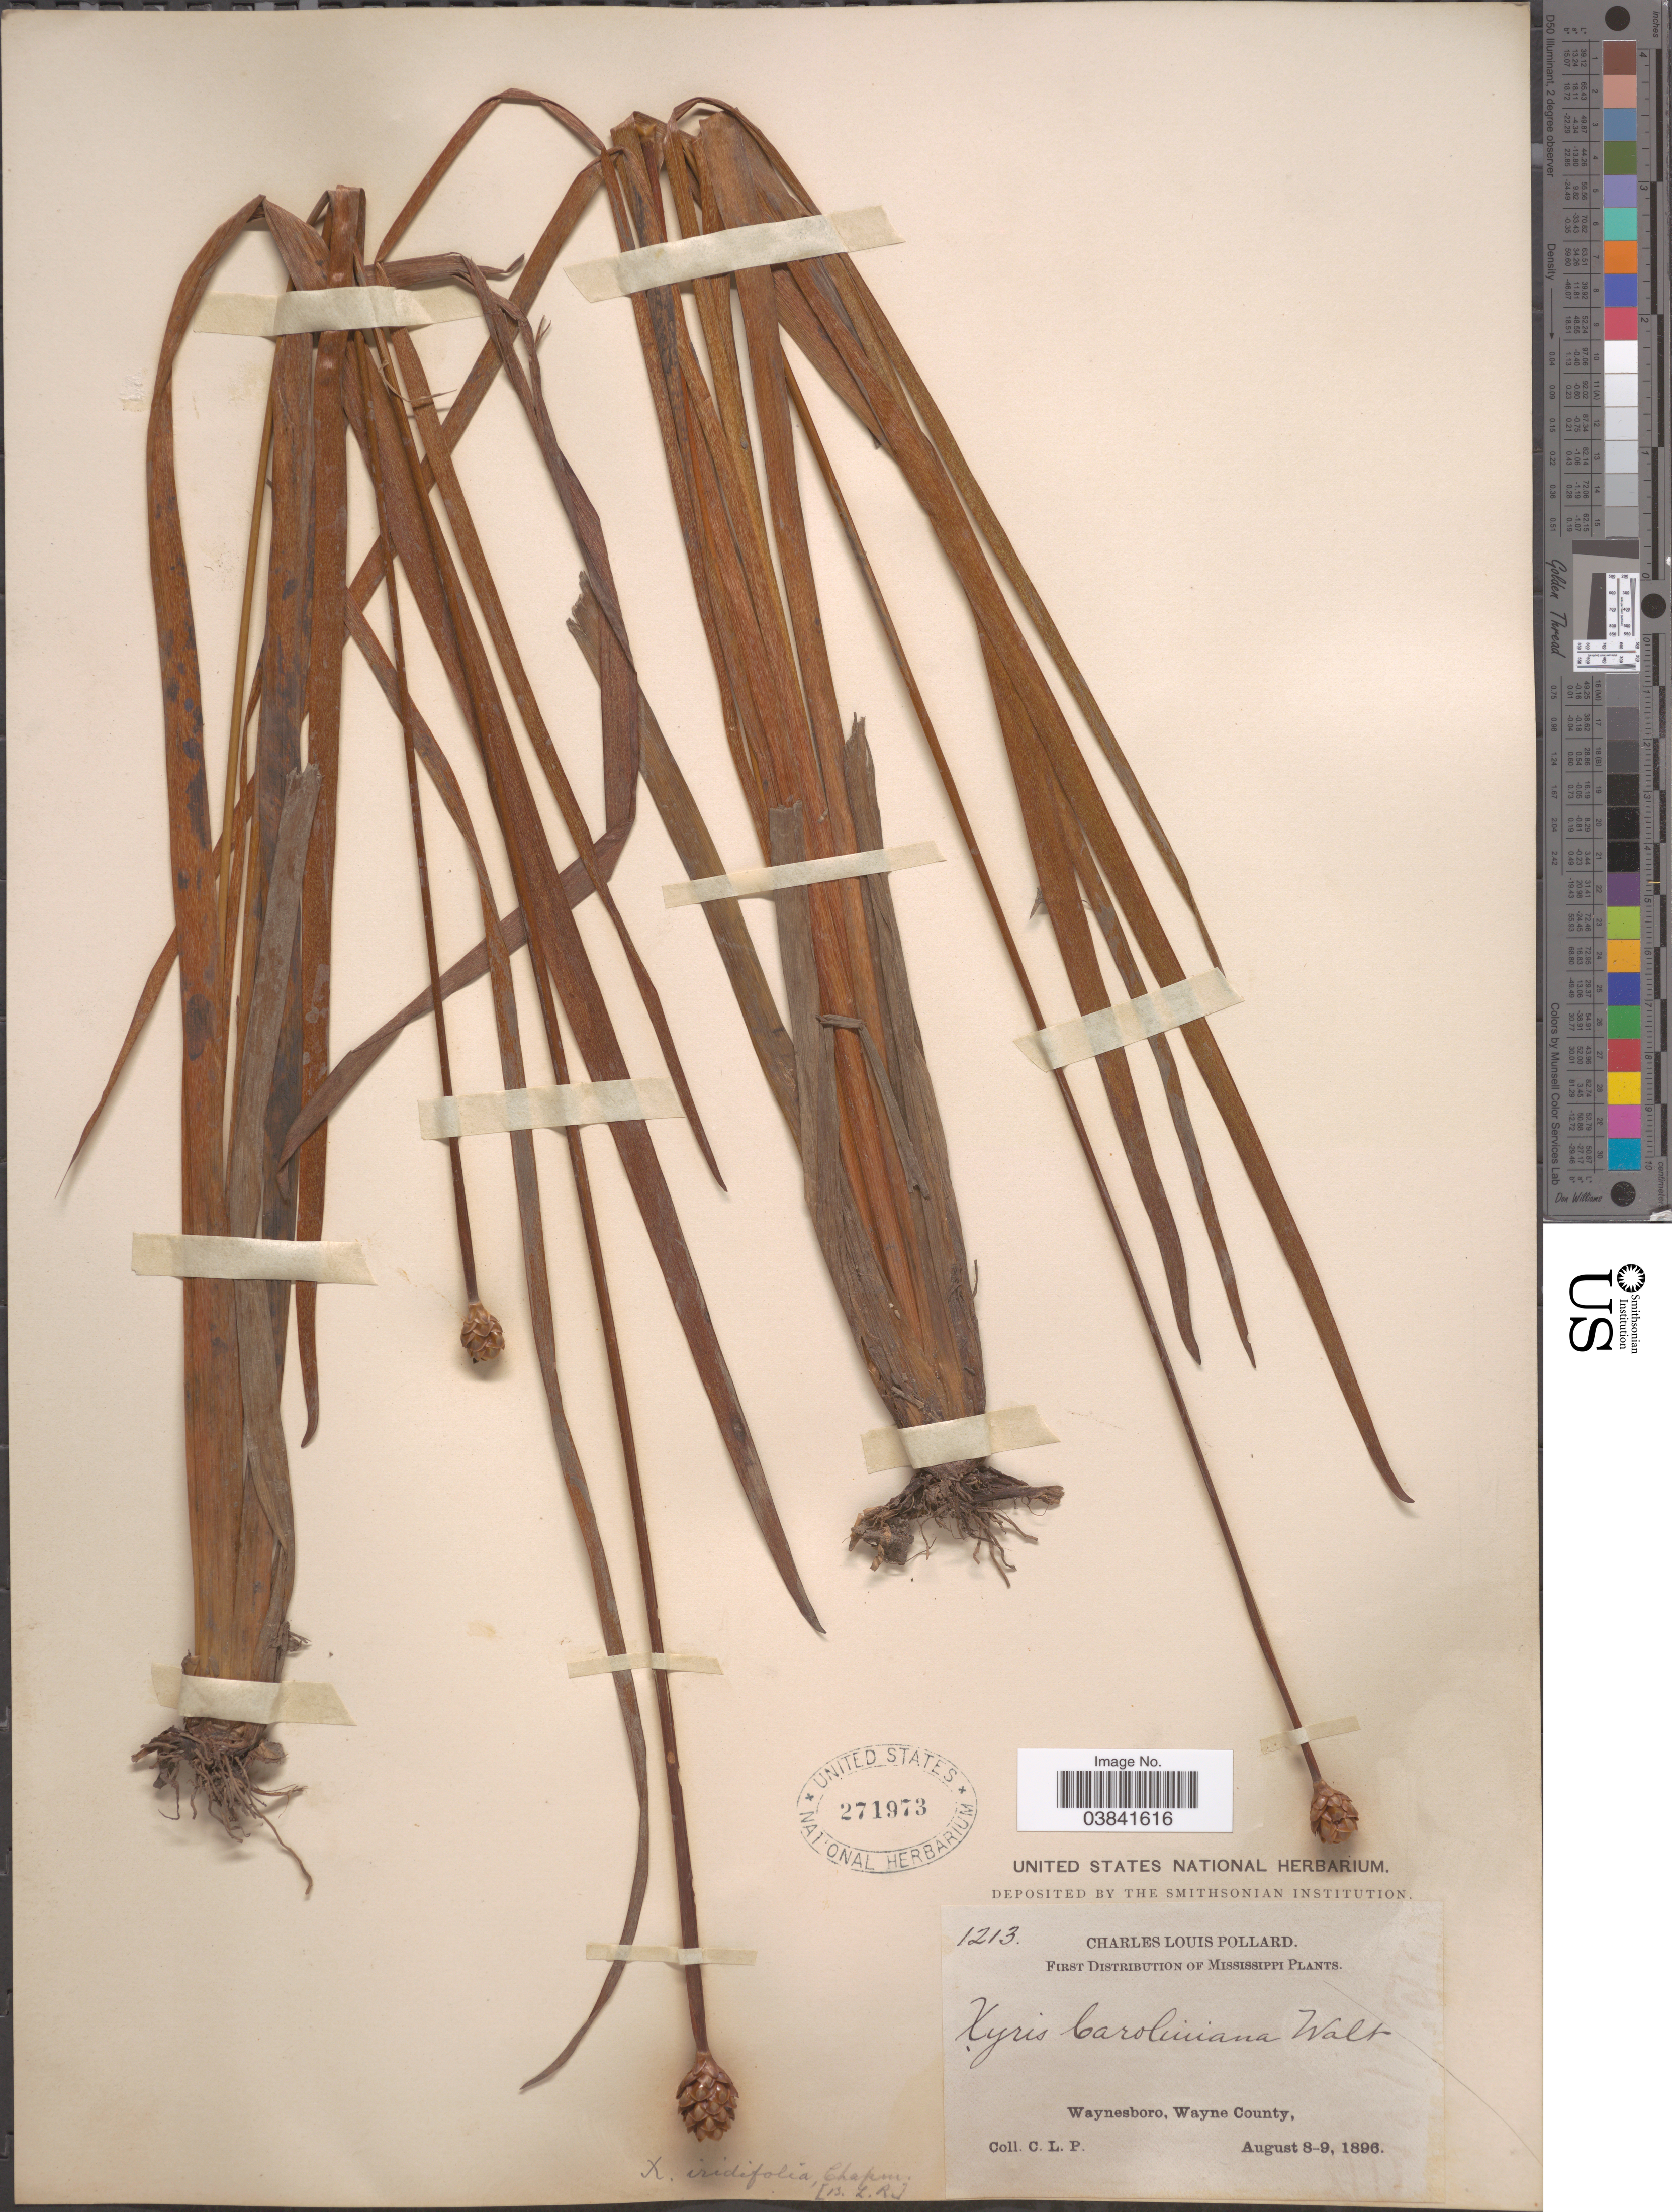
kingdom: Plantae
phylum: Tracheophyta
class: Liliopsida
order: Poales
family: Xyridaceae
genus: Xyris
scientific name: Xyris iridifolia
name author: Chapm.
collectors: C. L. Pollard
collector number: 1213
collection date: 1896-08-08/1896-08-09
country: United States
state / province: Mississippi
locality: Waynesboro, Wayne County.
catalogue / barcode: US 271973